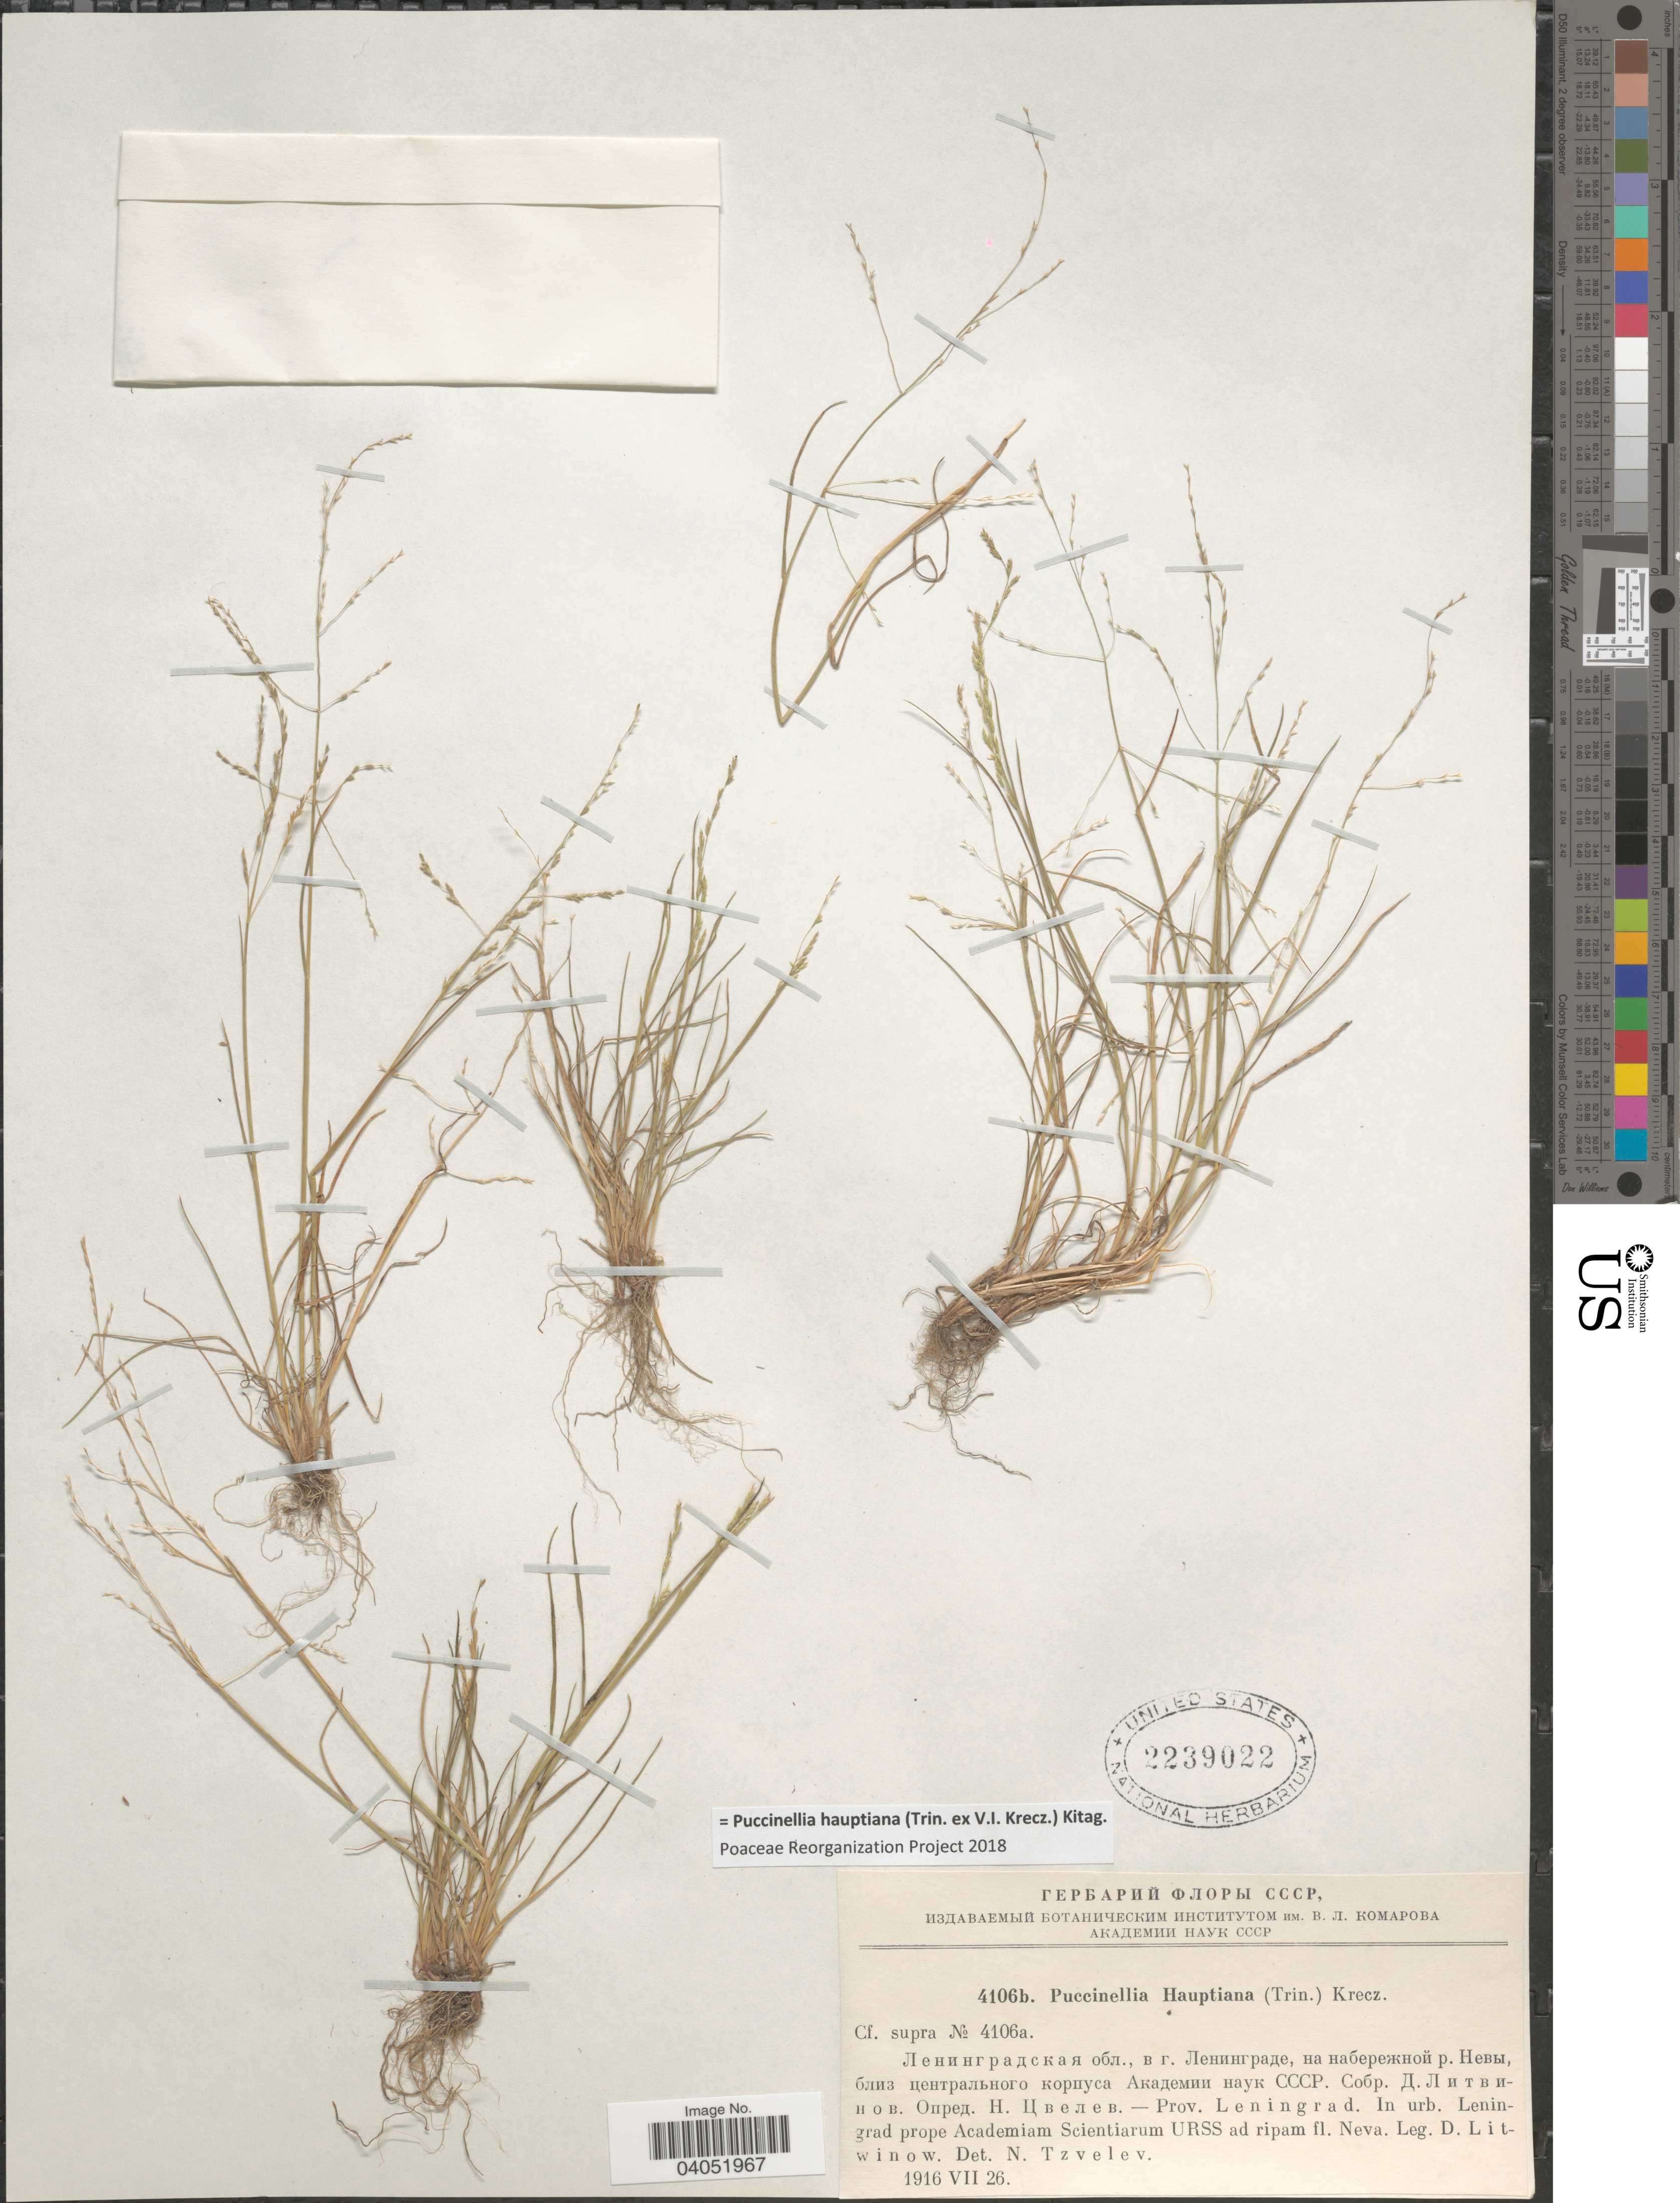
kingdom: Plantae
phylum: Tracheophyta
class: Liliopsida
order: Poales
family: Poaceae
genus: Puccinellia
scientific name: Puccinellia hauptiana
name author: (Trin. ex V.I. Krecz.) Kitag.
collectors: D. Litwinow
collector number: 4106b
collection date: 1916-07-26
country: Russian Federation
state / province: Leningrad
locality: Prov. Leningrad. In urb. Leningrad prope Academiam Scientiarum URSS ad ripam fl. Neva.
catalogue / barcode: US 2239022